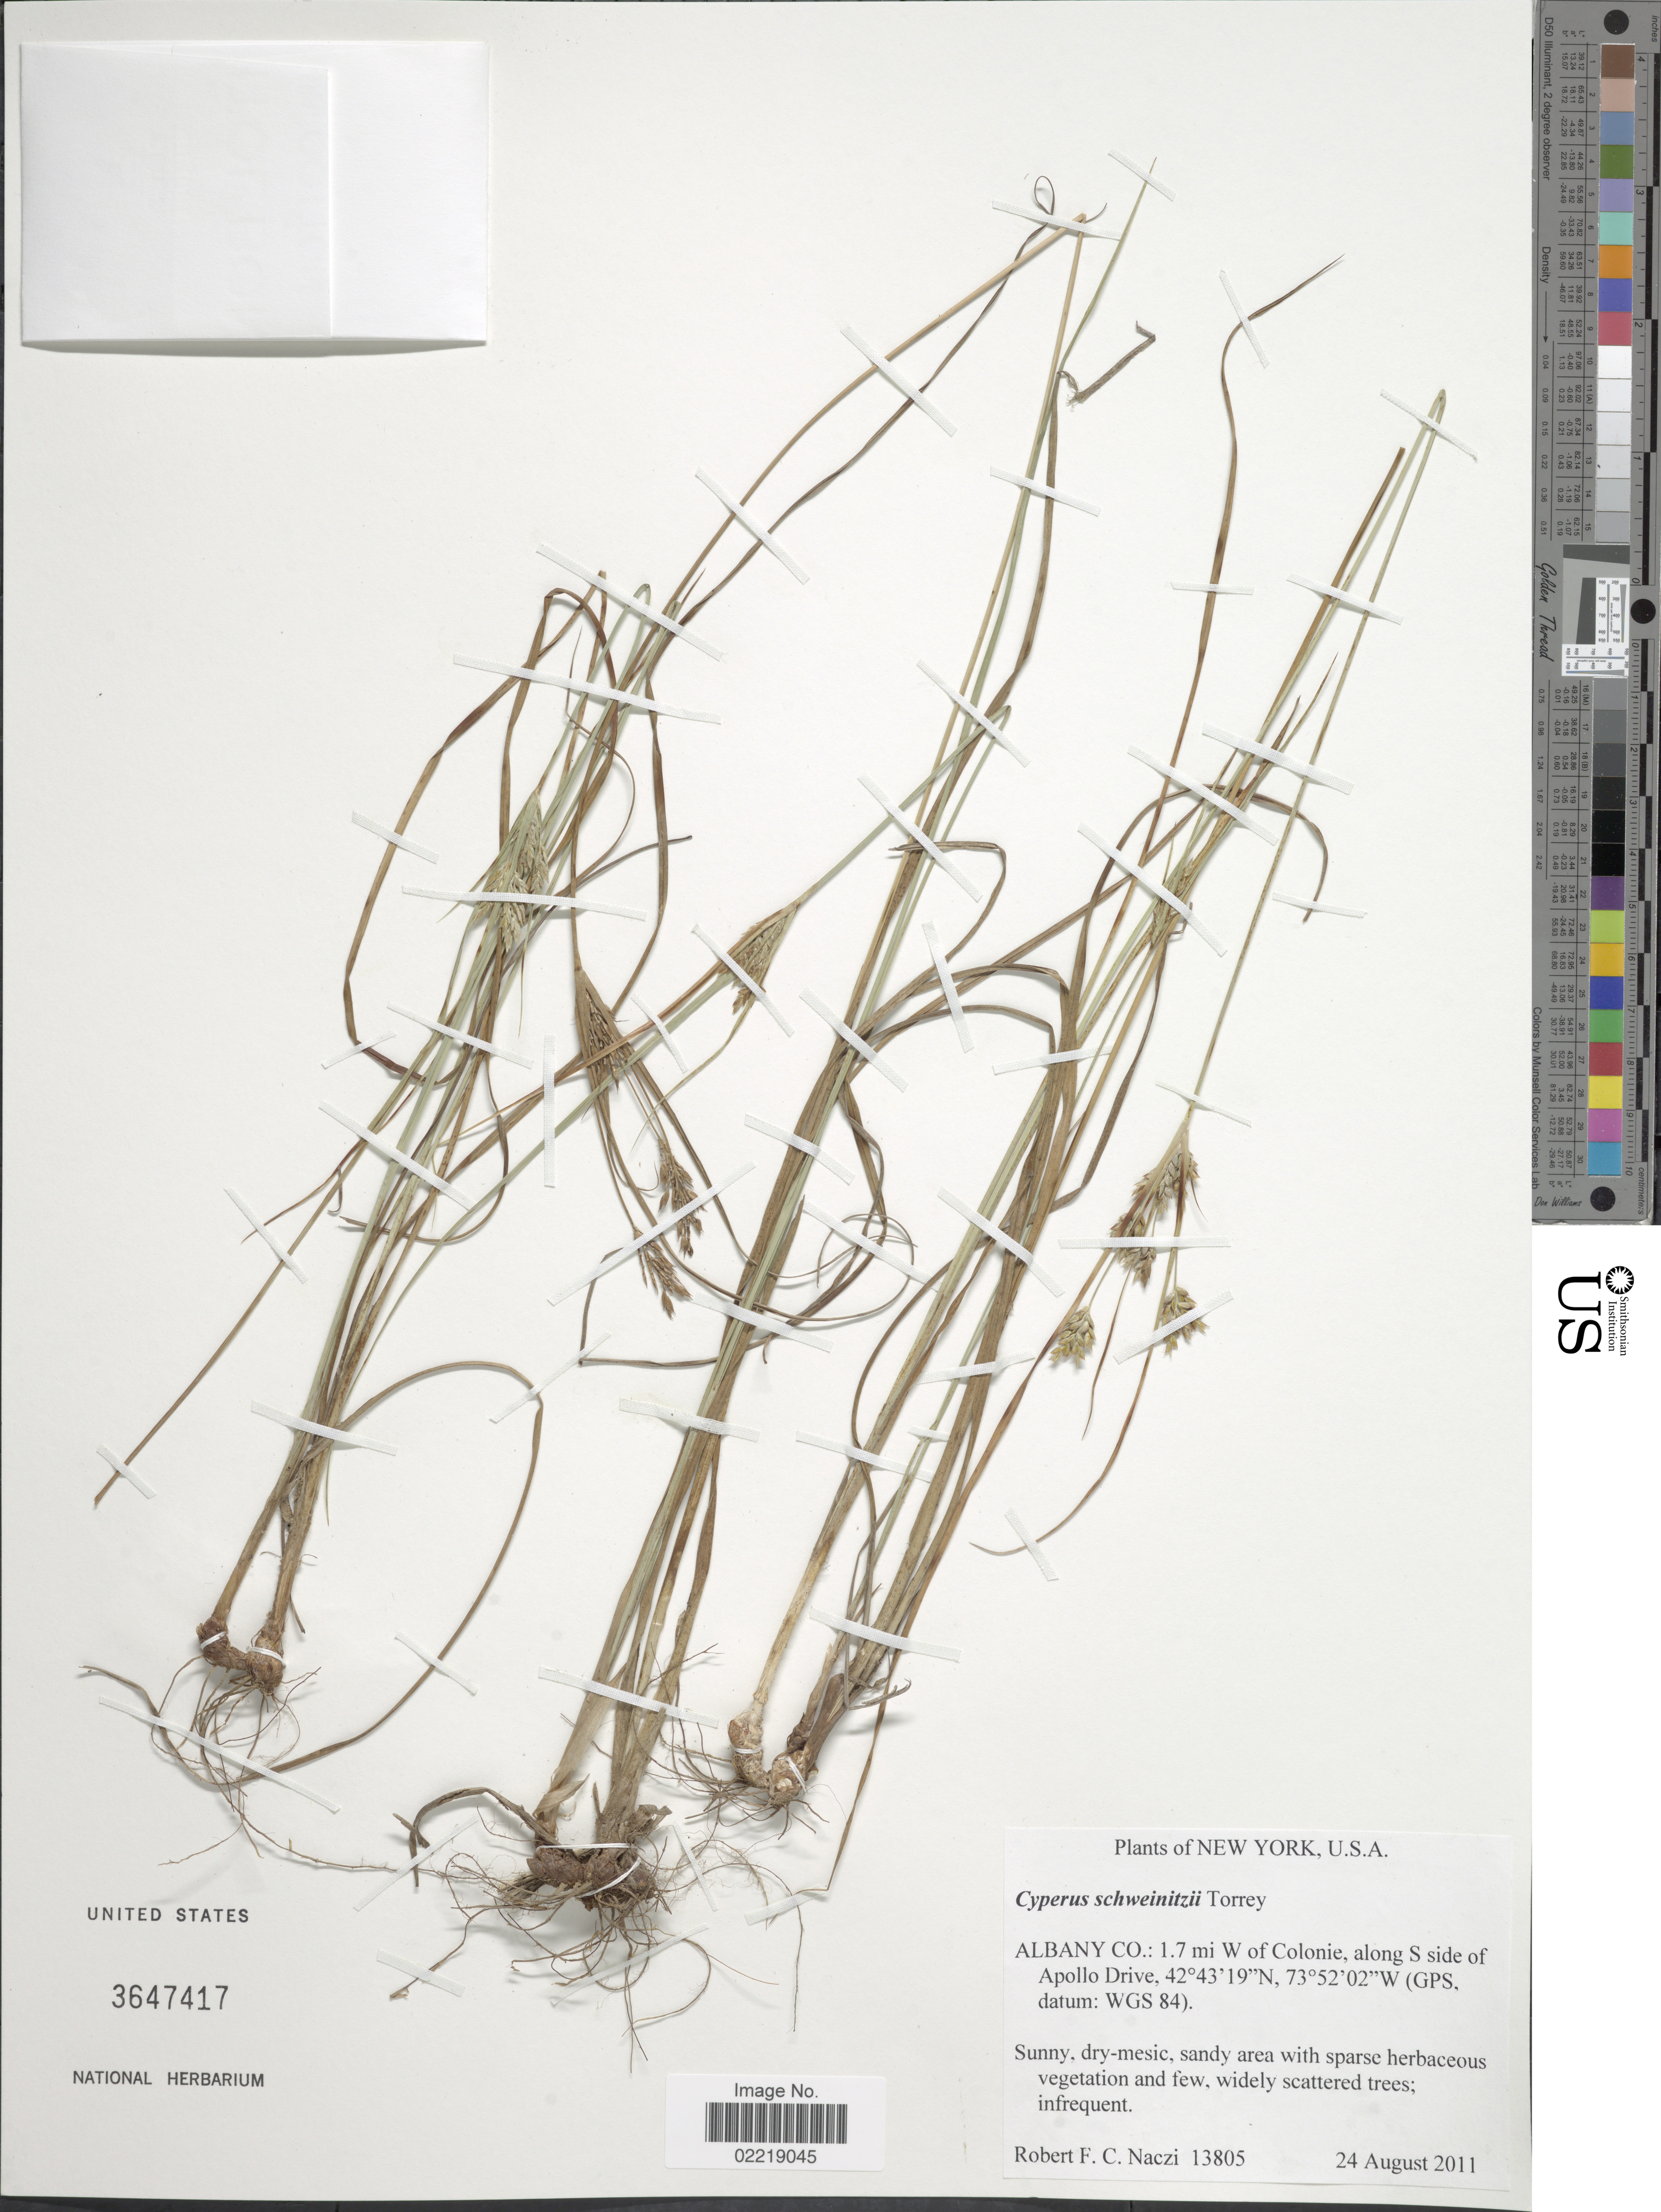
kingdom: Plantae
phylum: Tracheophyta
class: Liliopsida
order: Poales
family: Cyperaceae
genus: Cyperus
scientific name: Cyperus schweinitzii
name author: Torr.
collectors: R. F. C. Naczi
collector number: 13805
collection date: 2011-08-24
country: United States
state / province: New York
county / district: Albany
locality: Albany Co.: 1.7 mi W of Colonie, along S side of Apollo Drive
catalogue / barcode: US 3647417